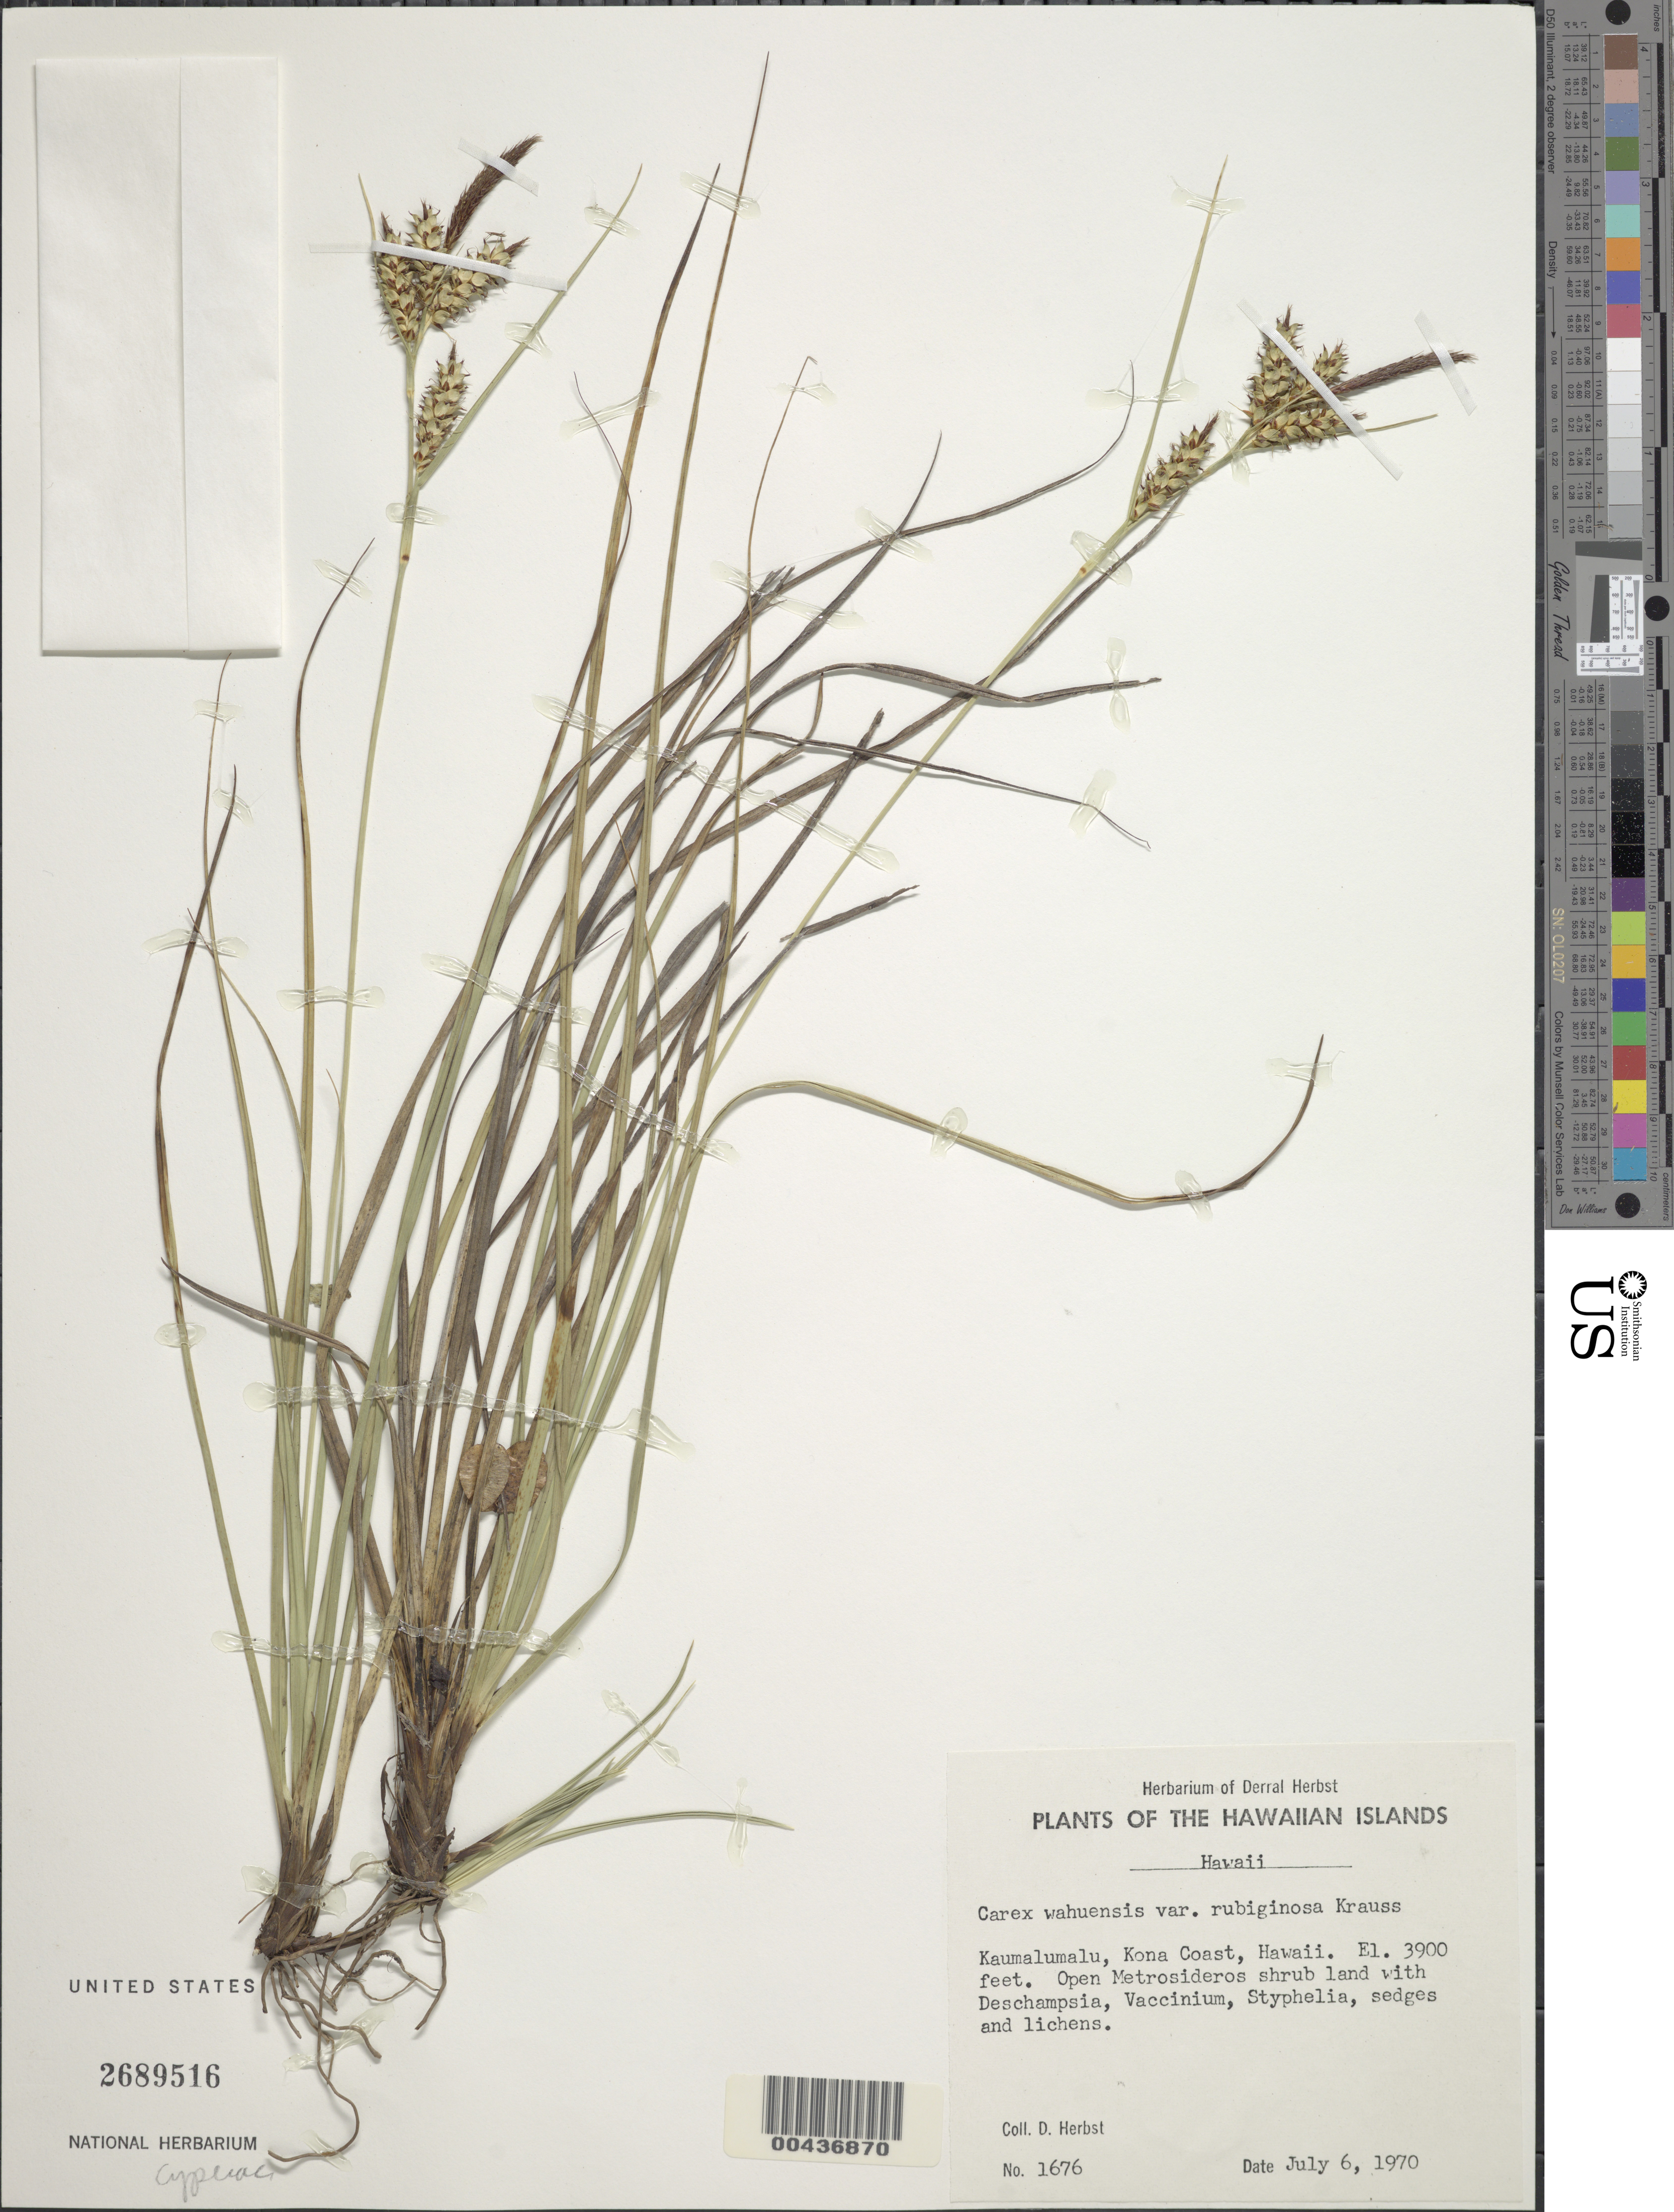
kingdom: Plantae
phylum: Tracheophyta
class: Liliopsida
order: Poales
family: Cyperaceae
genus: Carex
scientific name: Carex wahuensis subsp. rubiginosa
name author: (R.W. Krauss) T. Koyama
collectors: D. R. Herbst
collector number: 1676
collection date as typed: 6 Jul 1970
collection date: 1970-07-06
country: United States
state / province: Hawaii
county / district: Hawaii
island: Hawaii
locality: Kaumalumalu, Kona Coast, Hawaii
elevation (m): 1189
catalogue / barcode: US 2689516